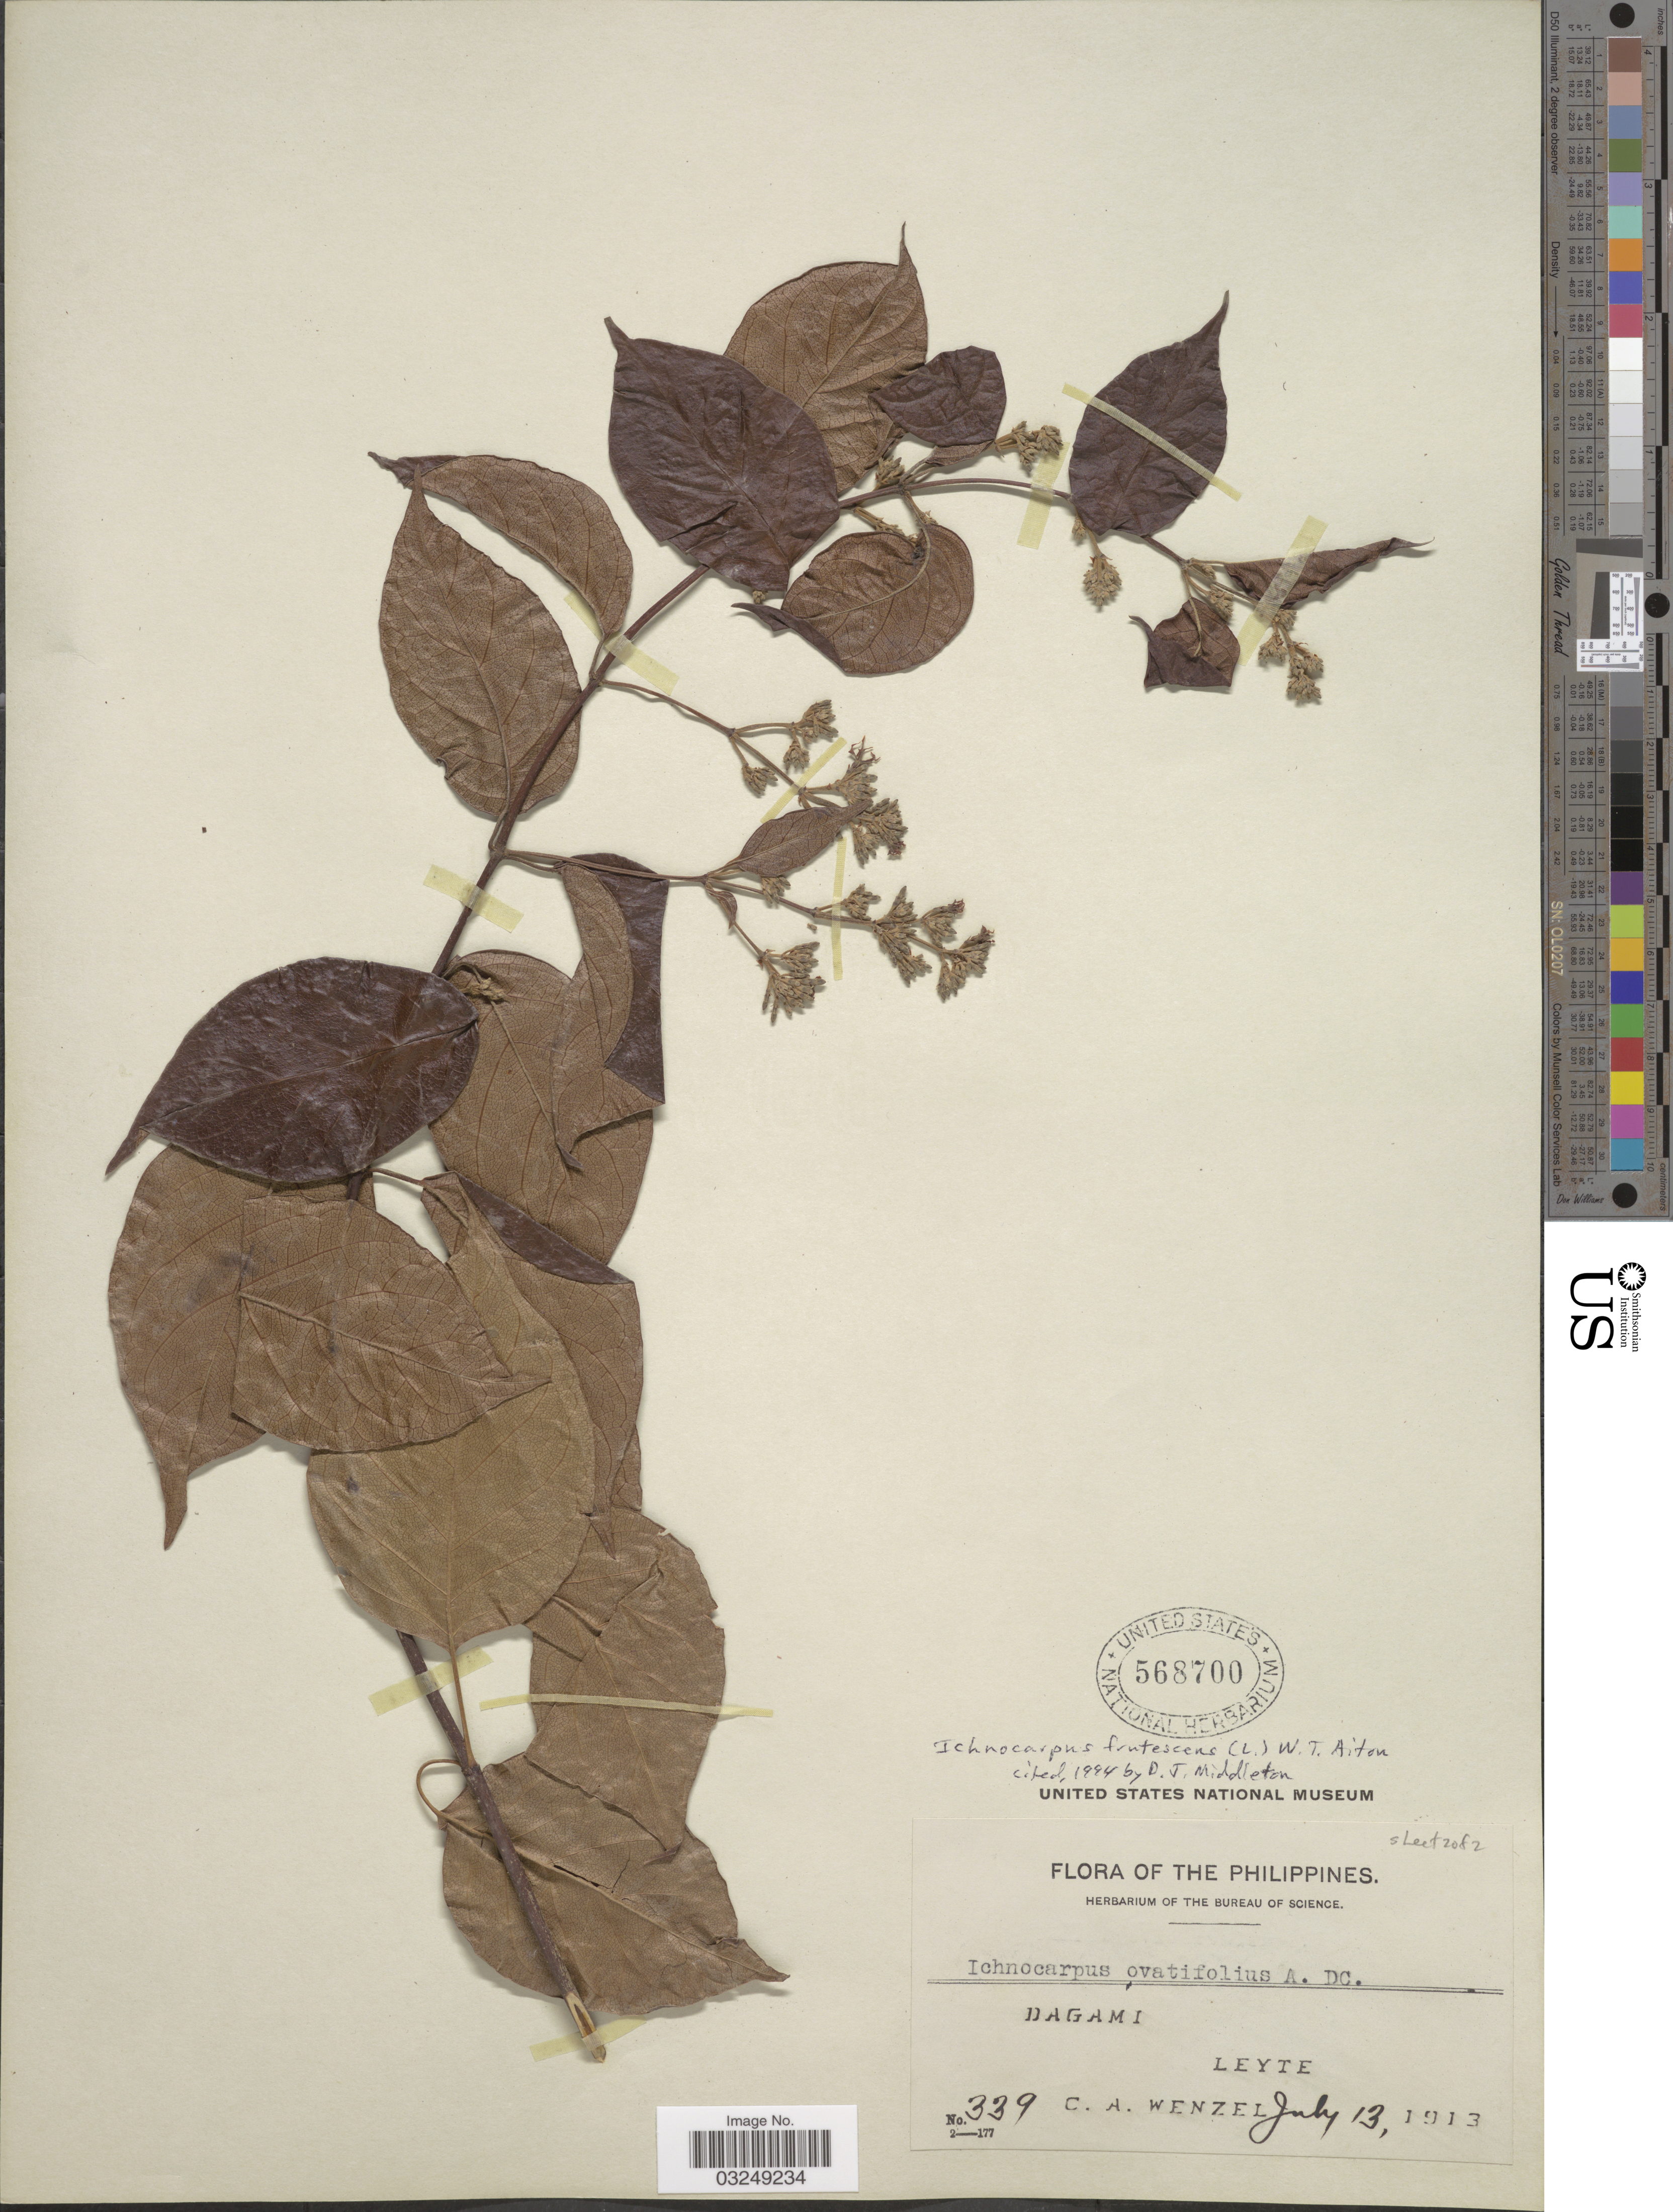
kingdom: Plantae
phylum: Tracheophyta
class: Magnoliopsida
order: Gentianales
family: Apocynaceae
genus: Ichnocarpus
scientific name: Ichnocarpus frutescens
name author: (L.) W.T. Aiton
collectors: C. Wenzel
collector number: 339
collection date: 1913-07-13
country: Philippines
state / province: Eastern Visayas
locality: Dagami. Leyte.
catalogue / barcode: US 568700